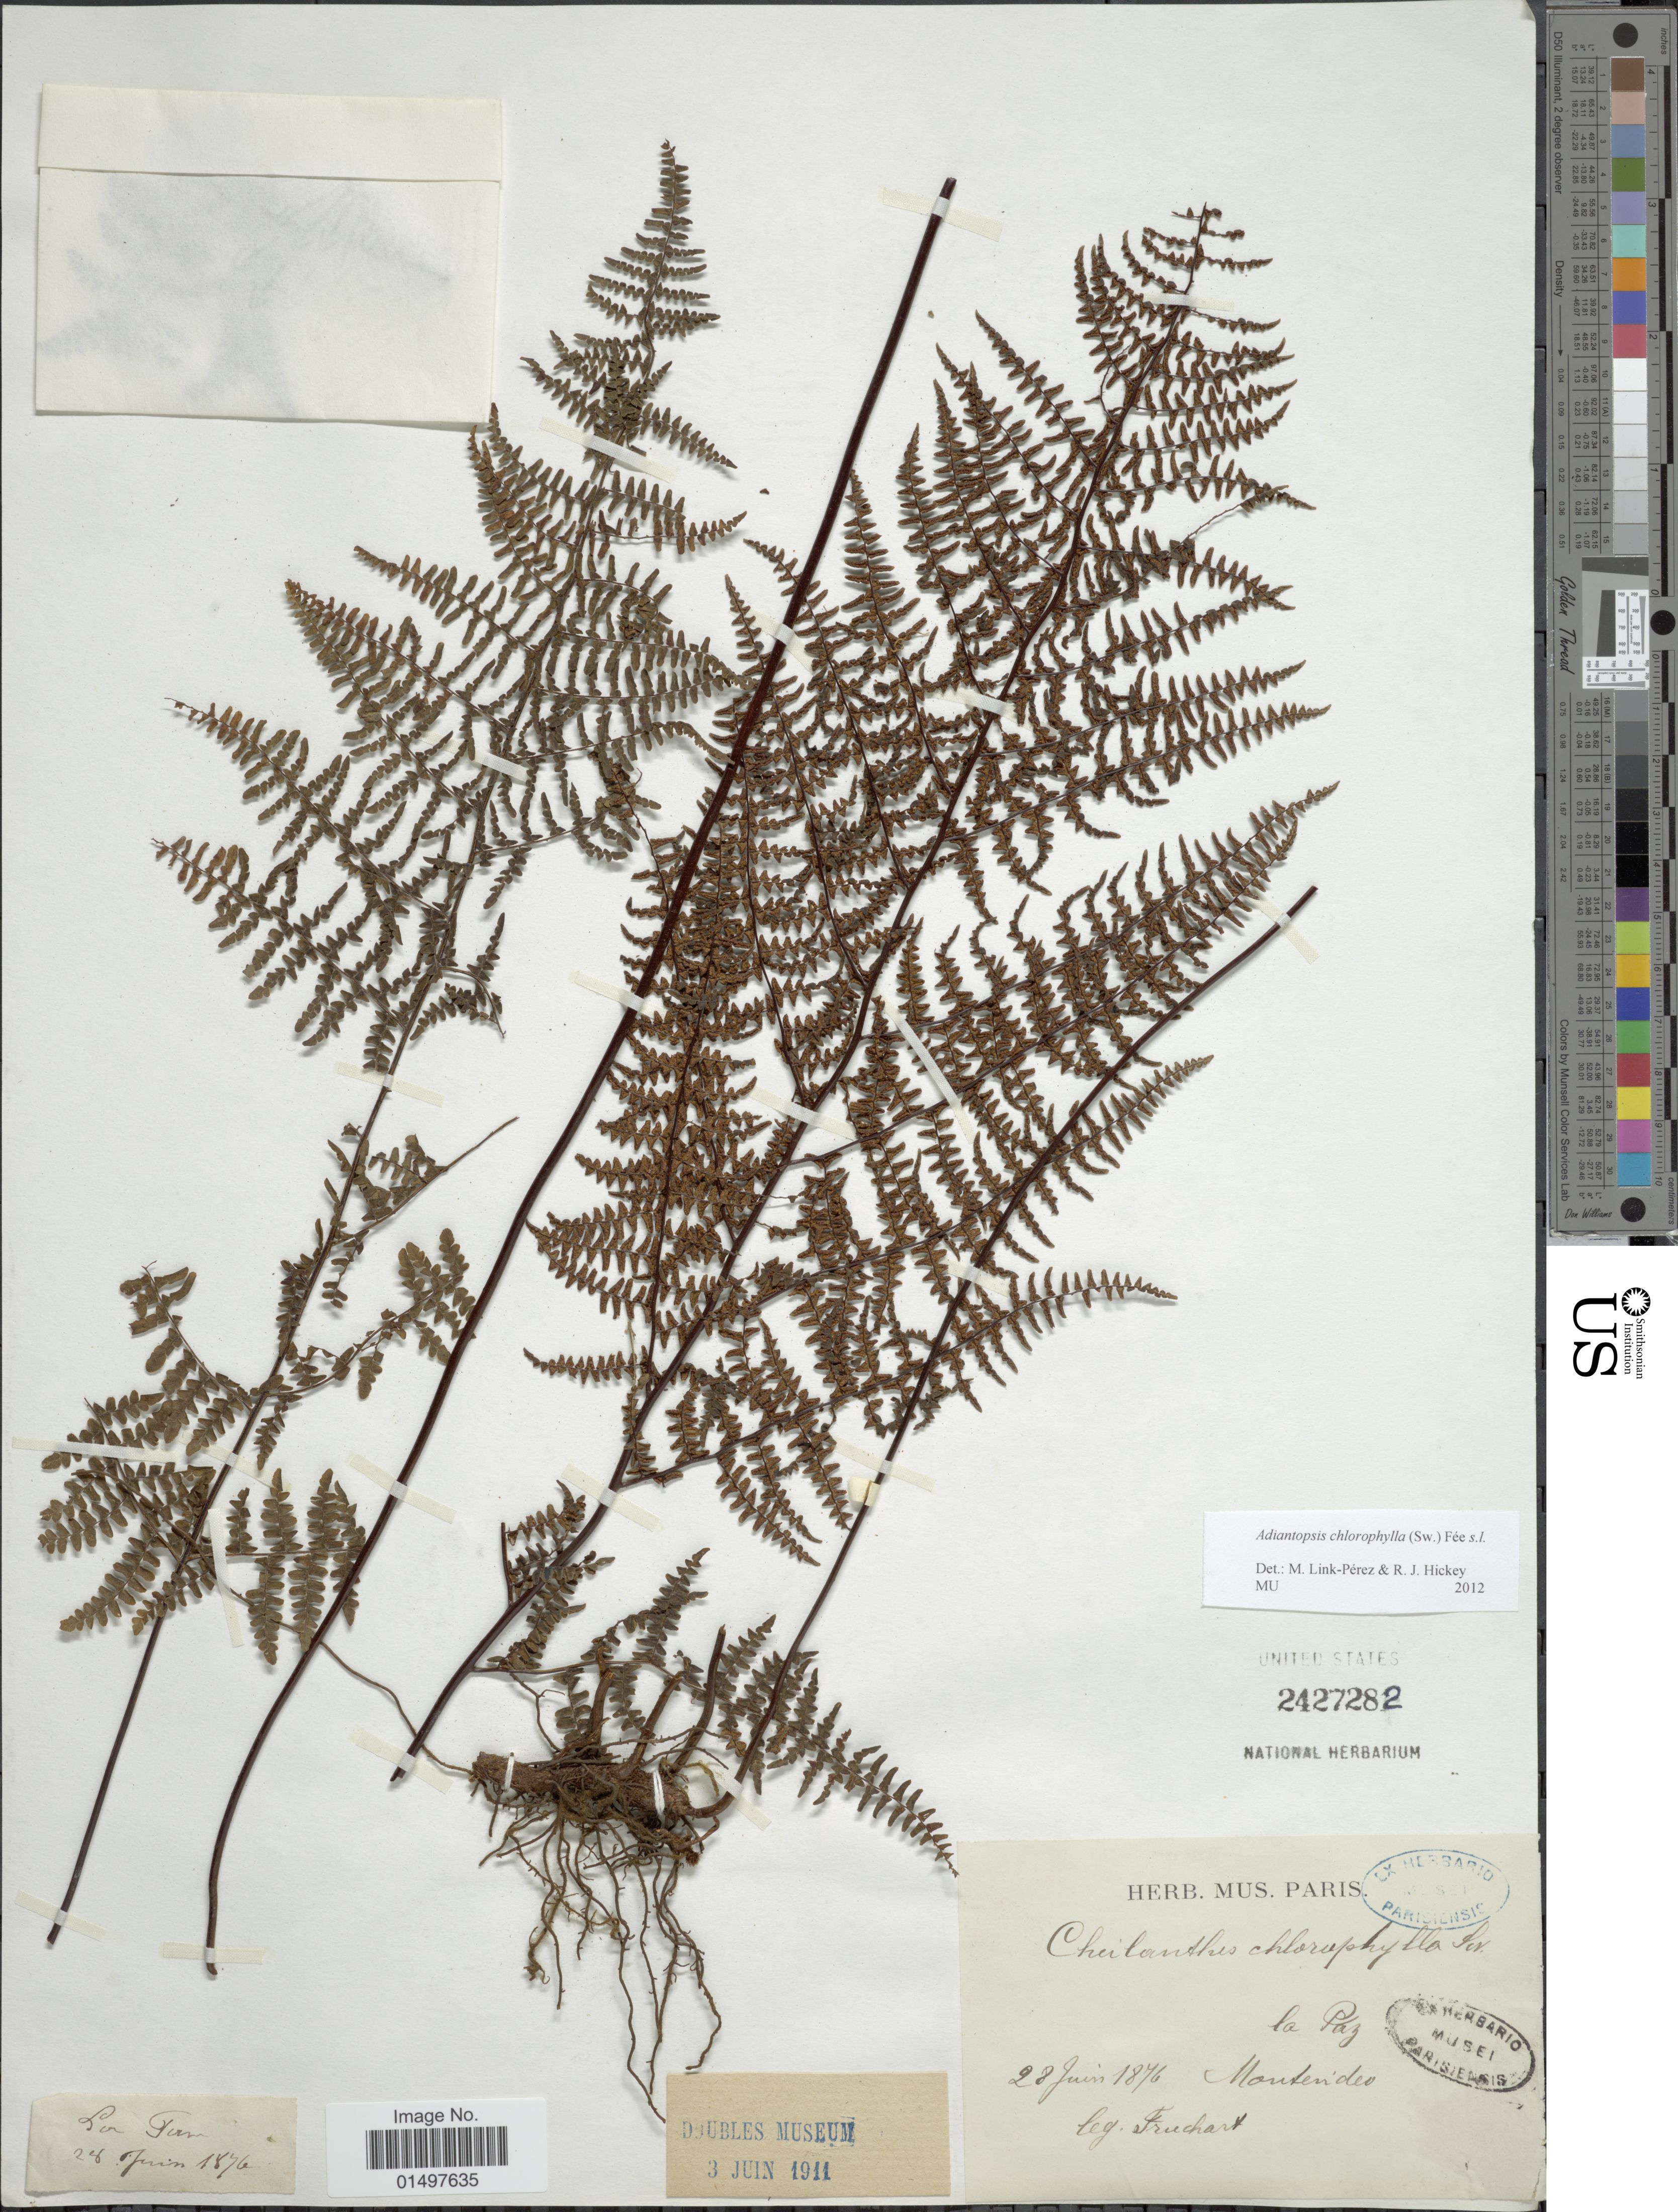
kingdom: Plantae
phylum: Tracheophyta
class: Polypodiopsida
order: Polypodiales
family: Pteridaceae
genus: Adiantopsis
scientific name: Adiantopsis chlorophylla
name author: (Sw.) Fée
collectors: -. Fruchard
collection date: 1876-06-28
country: Uruguay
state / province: Montevideo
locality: Montevideo.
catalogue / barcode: US 2427282